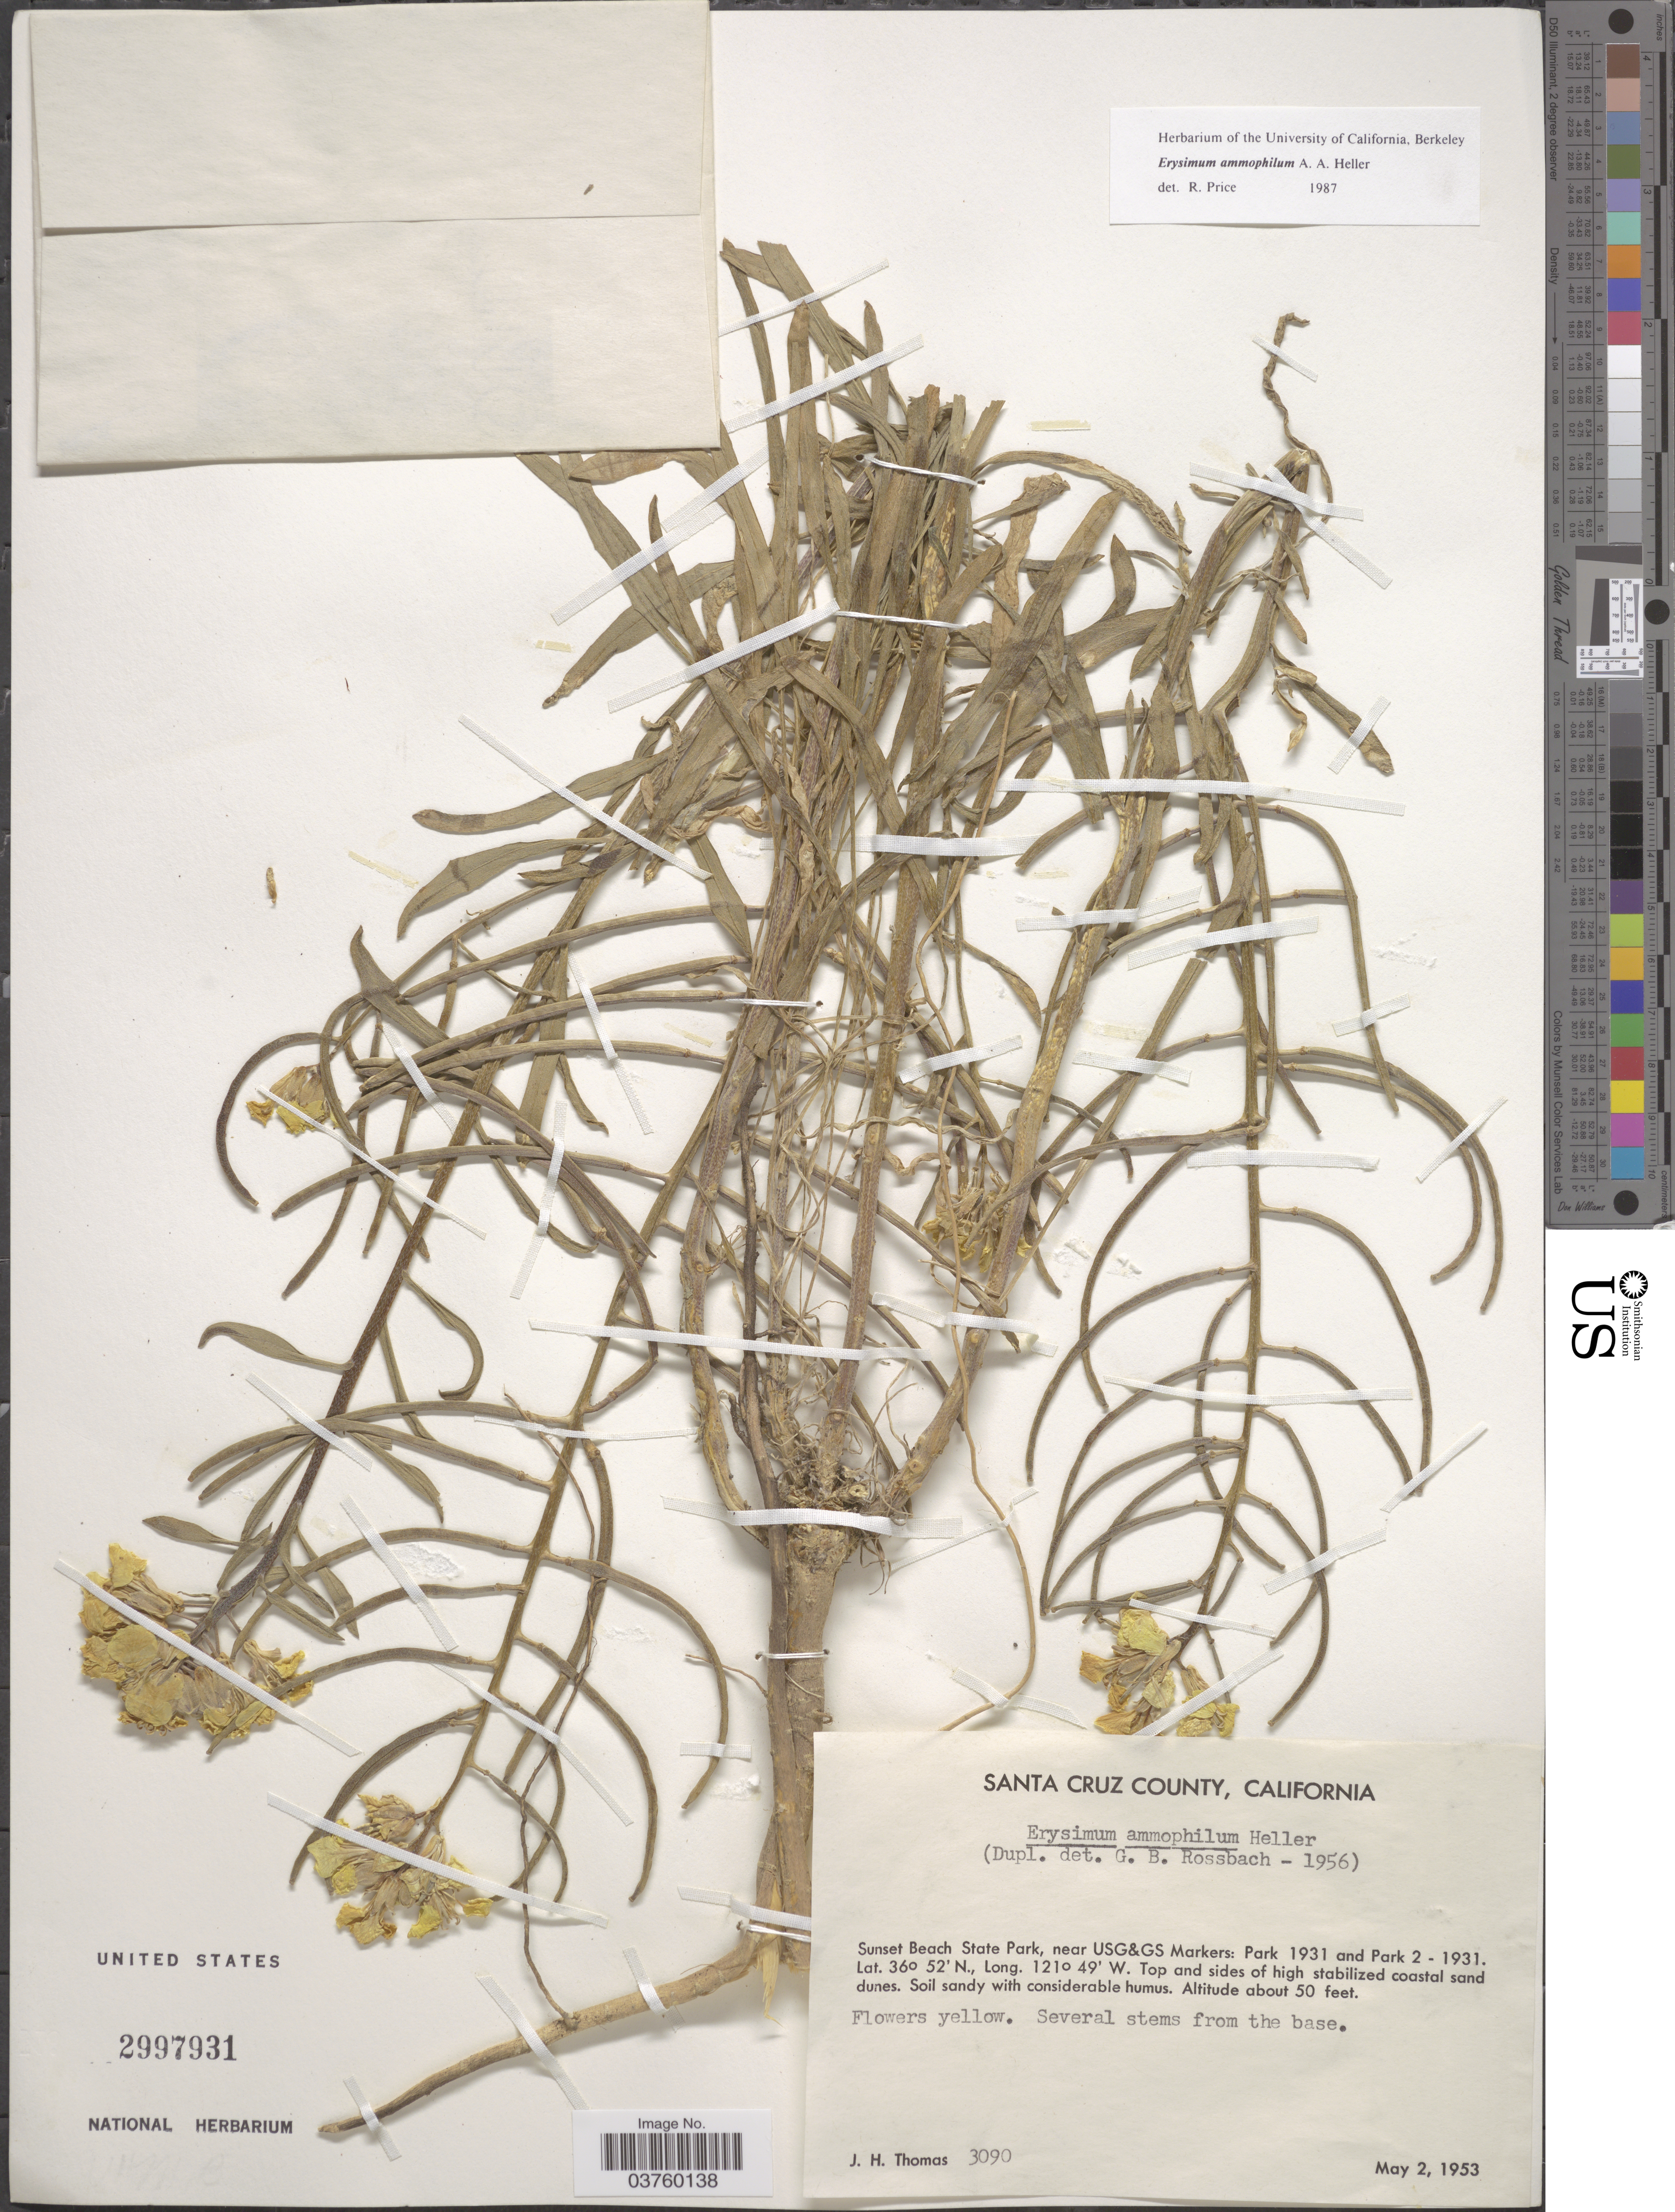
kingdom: Plantae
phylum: Tracheophyta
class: Magnoliopsida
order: Brassicales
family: Brassicaceae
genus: Erysimum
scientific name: Erysimum ammophilum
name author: A. Heller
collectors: J. H. Thomas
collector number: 3090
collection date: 1953-05-02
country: United States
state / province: California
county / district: Santa Cruz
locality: Santa Cruz County. Sunset Beach State Park, near USG&GS Markers: Park 1931 and Park 2 - 1931.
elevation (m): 15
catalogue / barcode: US 2997931